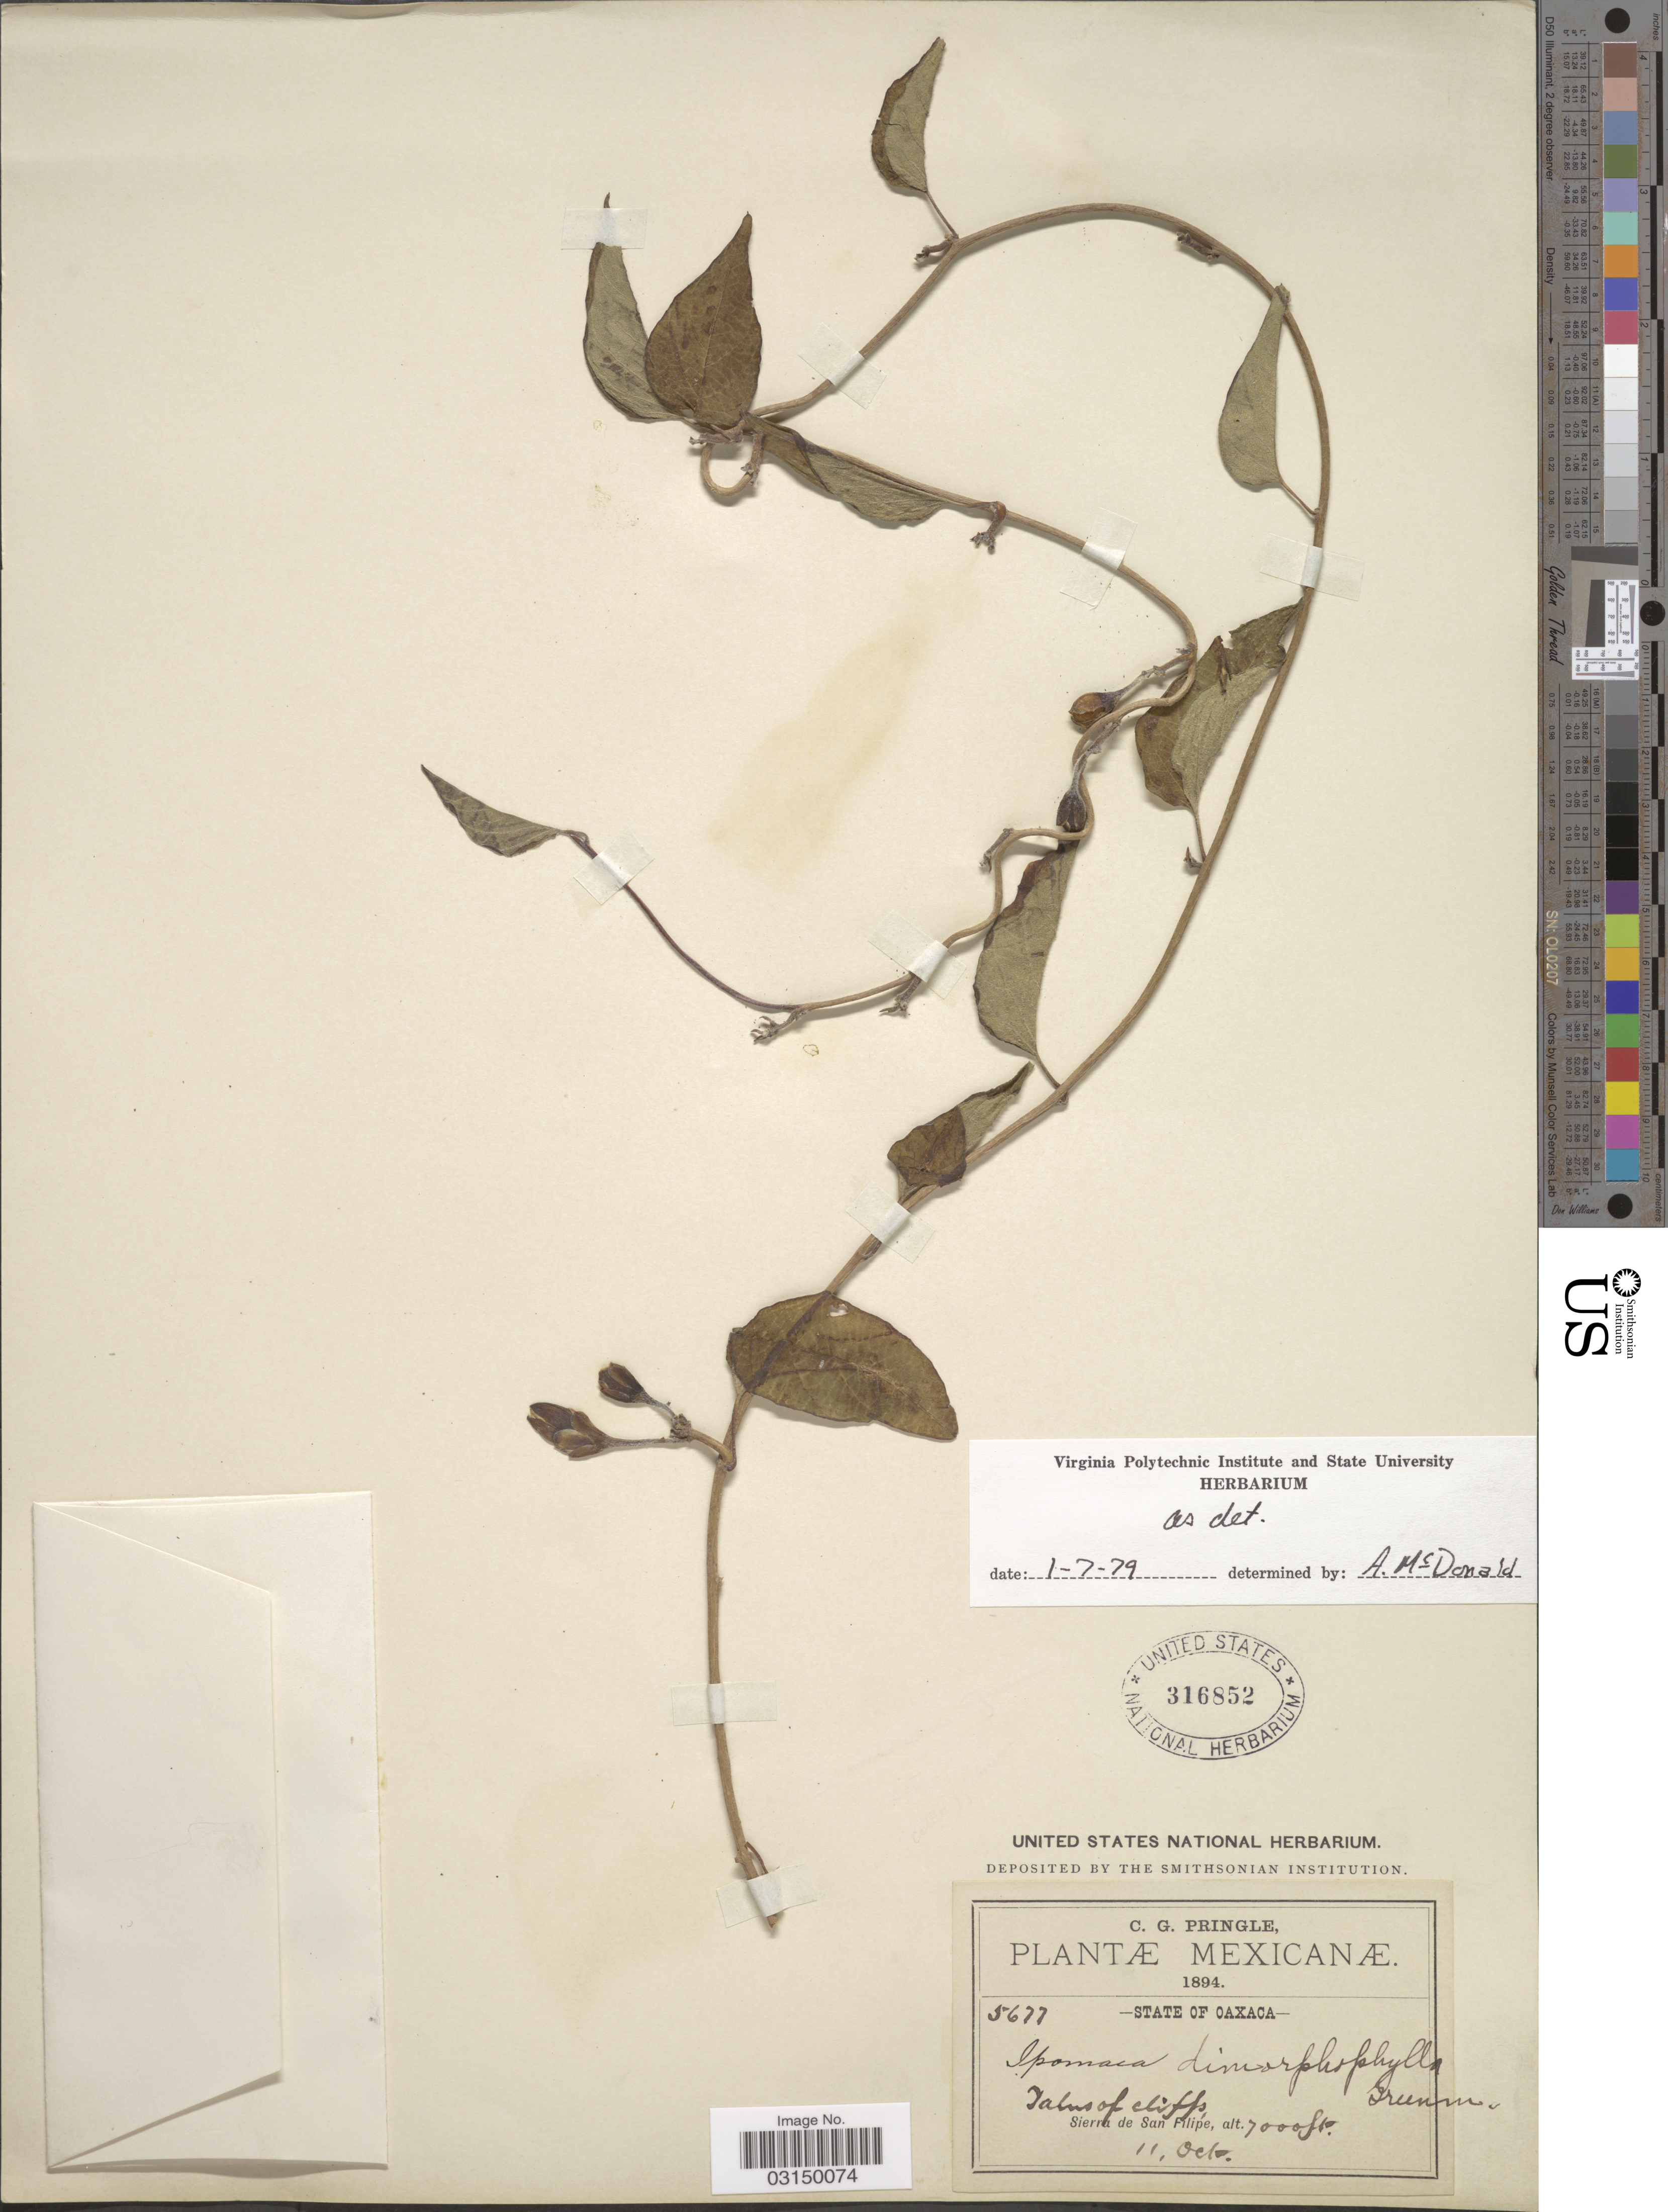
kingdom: Plantae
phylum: Tracheophyta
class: Magnoliopsida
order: Solanales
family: Convolvulaceae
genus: Ipomoea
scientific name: Ipomoea dimorphophylla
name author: Greenm.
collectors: C. G. Pringle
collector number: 5677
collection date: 1894-10-11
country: Mexico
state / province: Oaxaca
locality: Talus of cliffs, Sierra de San Filipe.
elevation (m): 2134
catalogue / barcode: US 316852